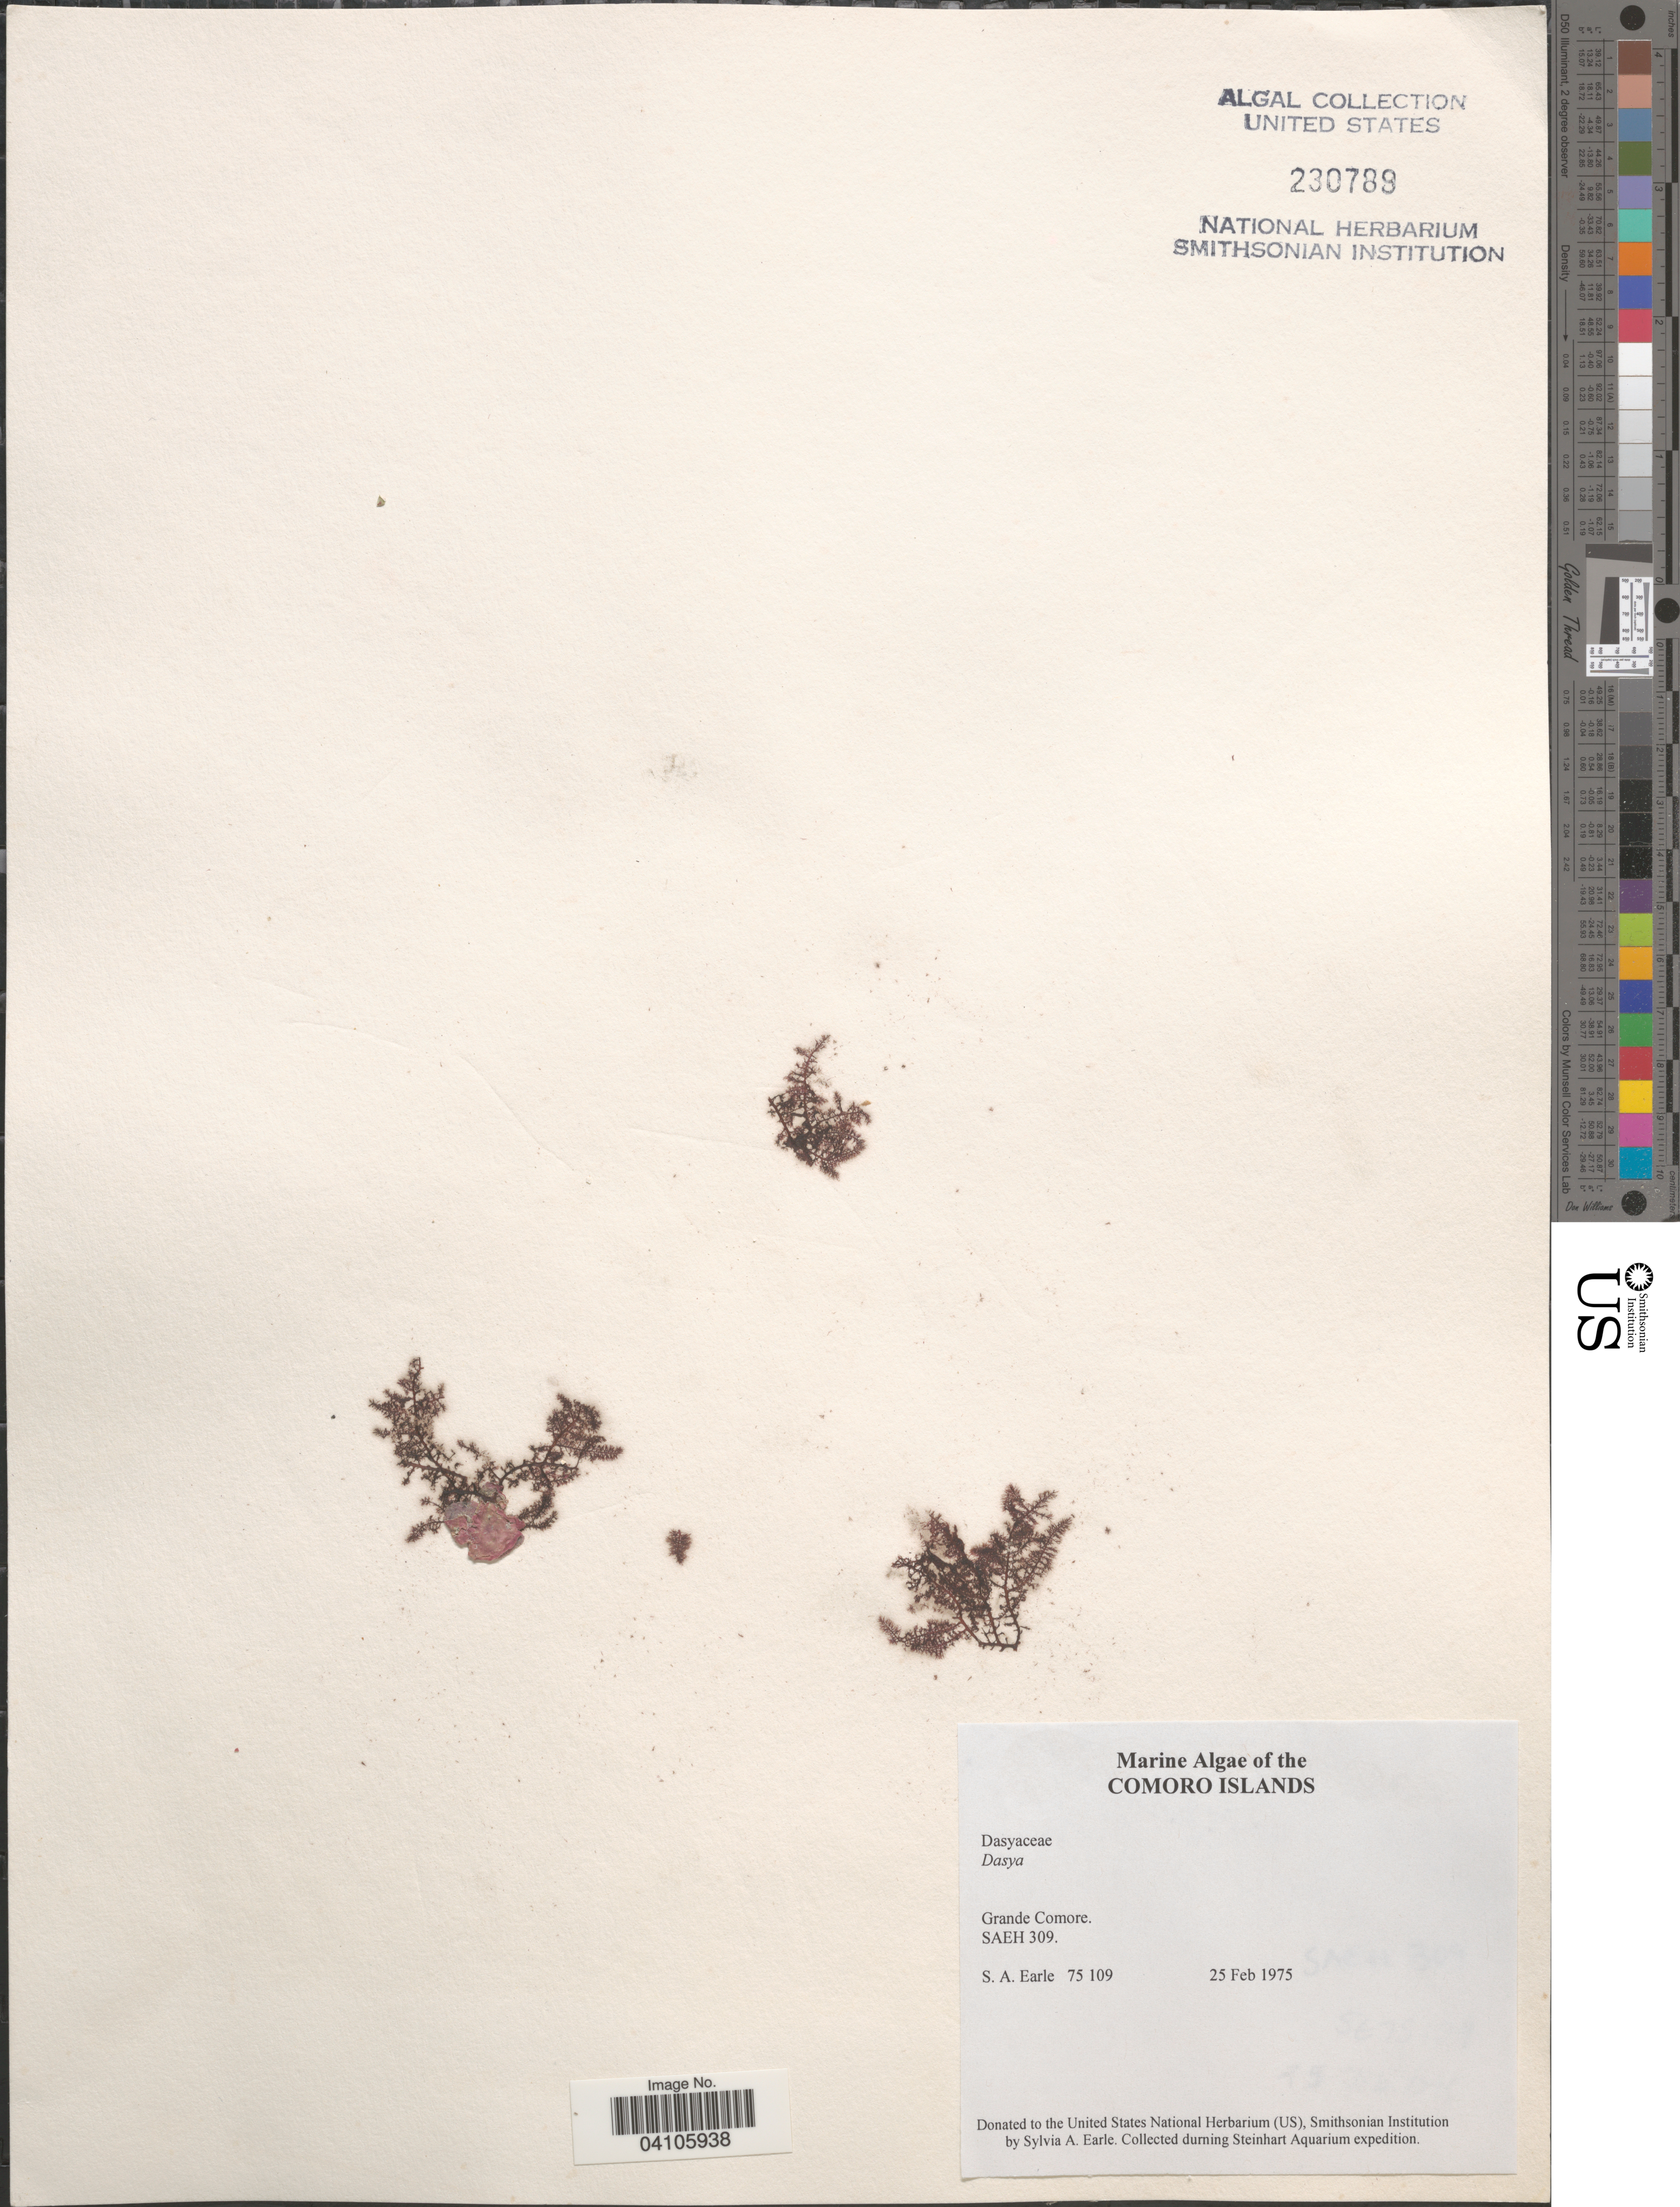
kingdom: Plantae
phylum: Rhodophyta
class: Florideophyceae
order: Ceramiales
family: Dasyaceae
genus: Dasya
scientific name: Dasya sp.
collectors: S. A. Earle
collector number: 75109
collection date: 1975-02-25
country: Comoros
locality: Grande Comore. Steinhart Aquarium expedition.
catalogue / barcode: US 230789